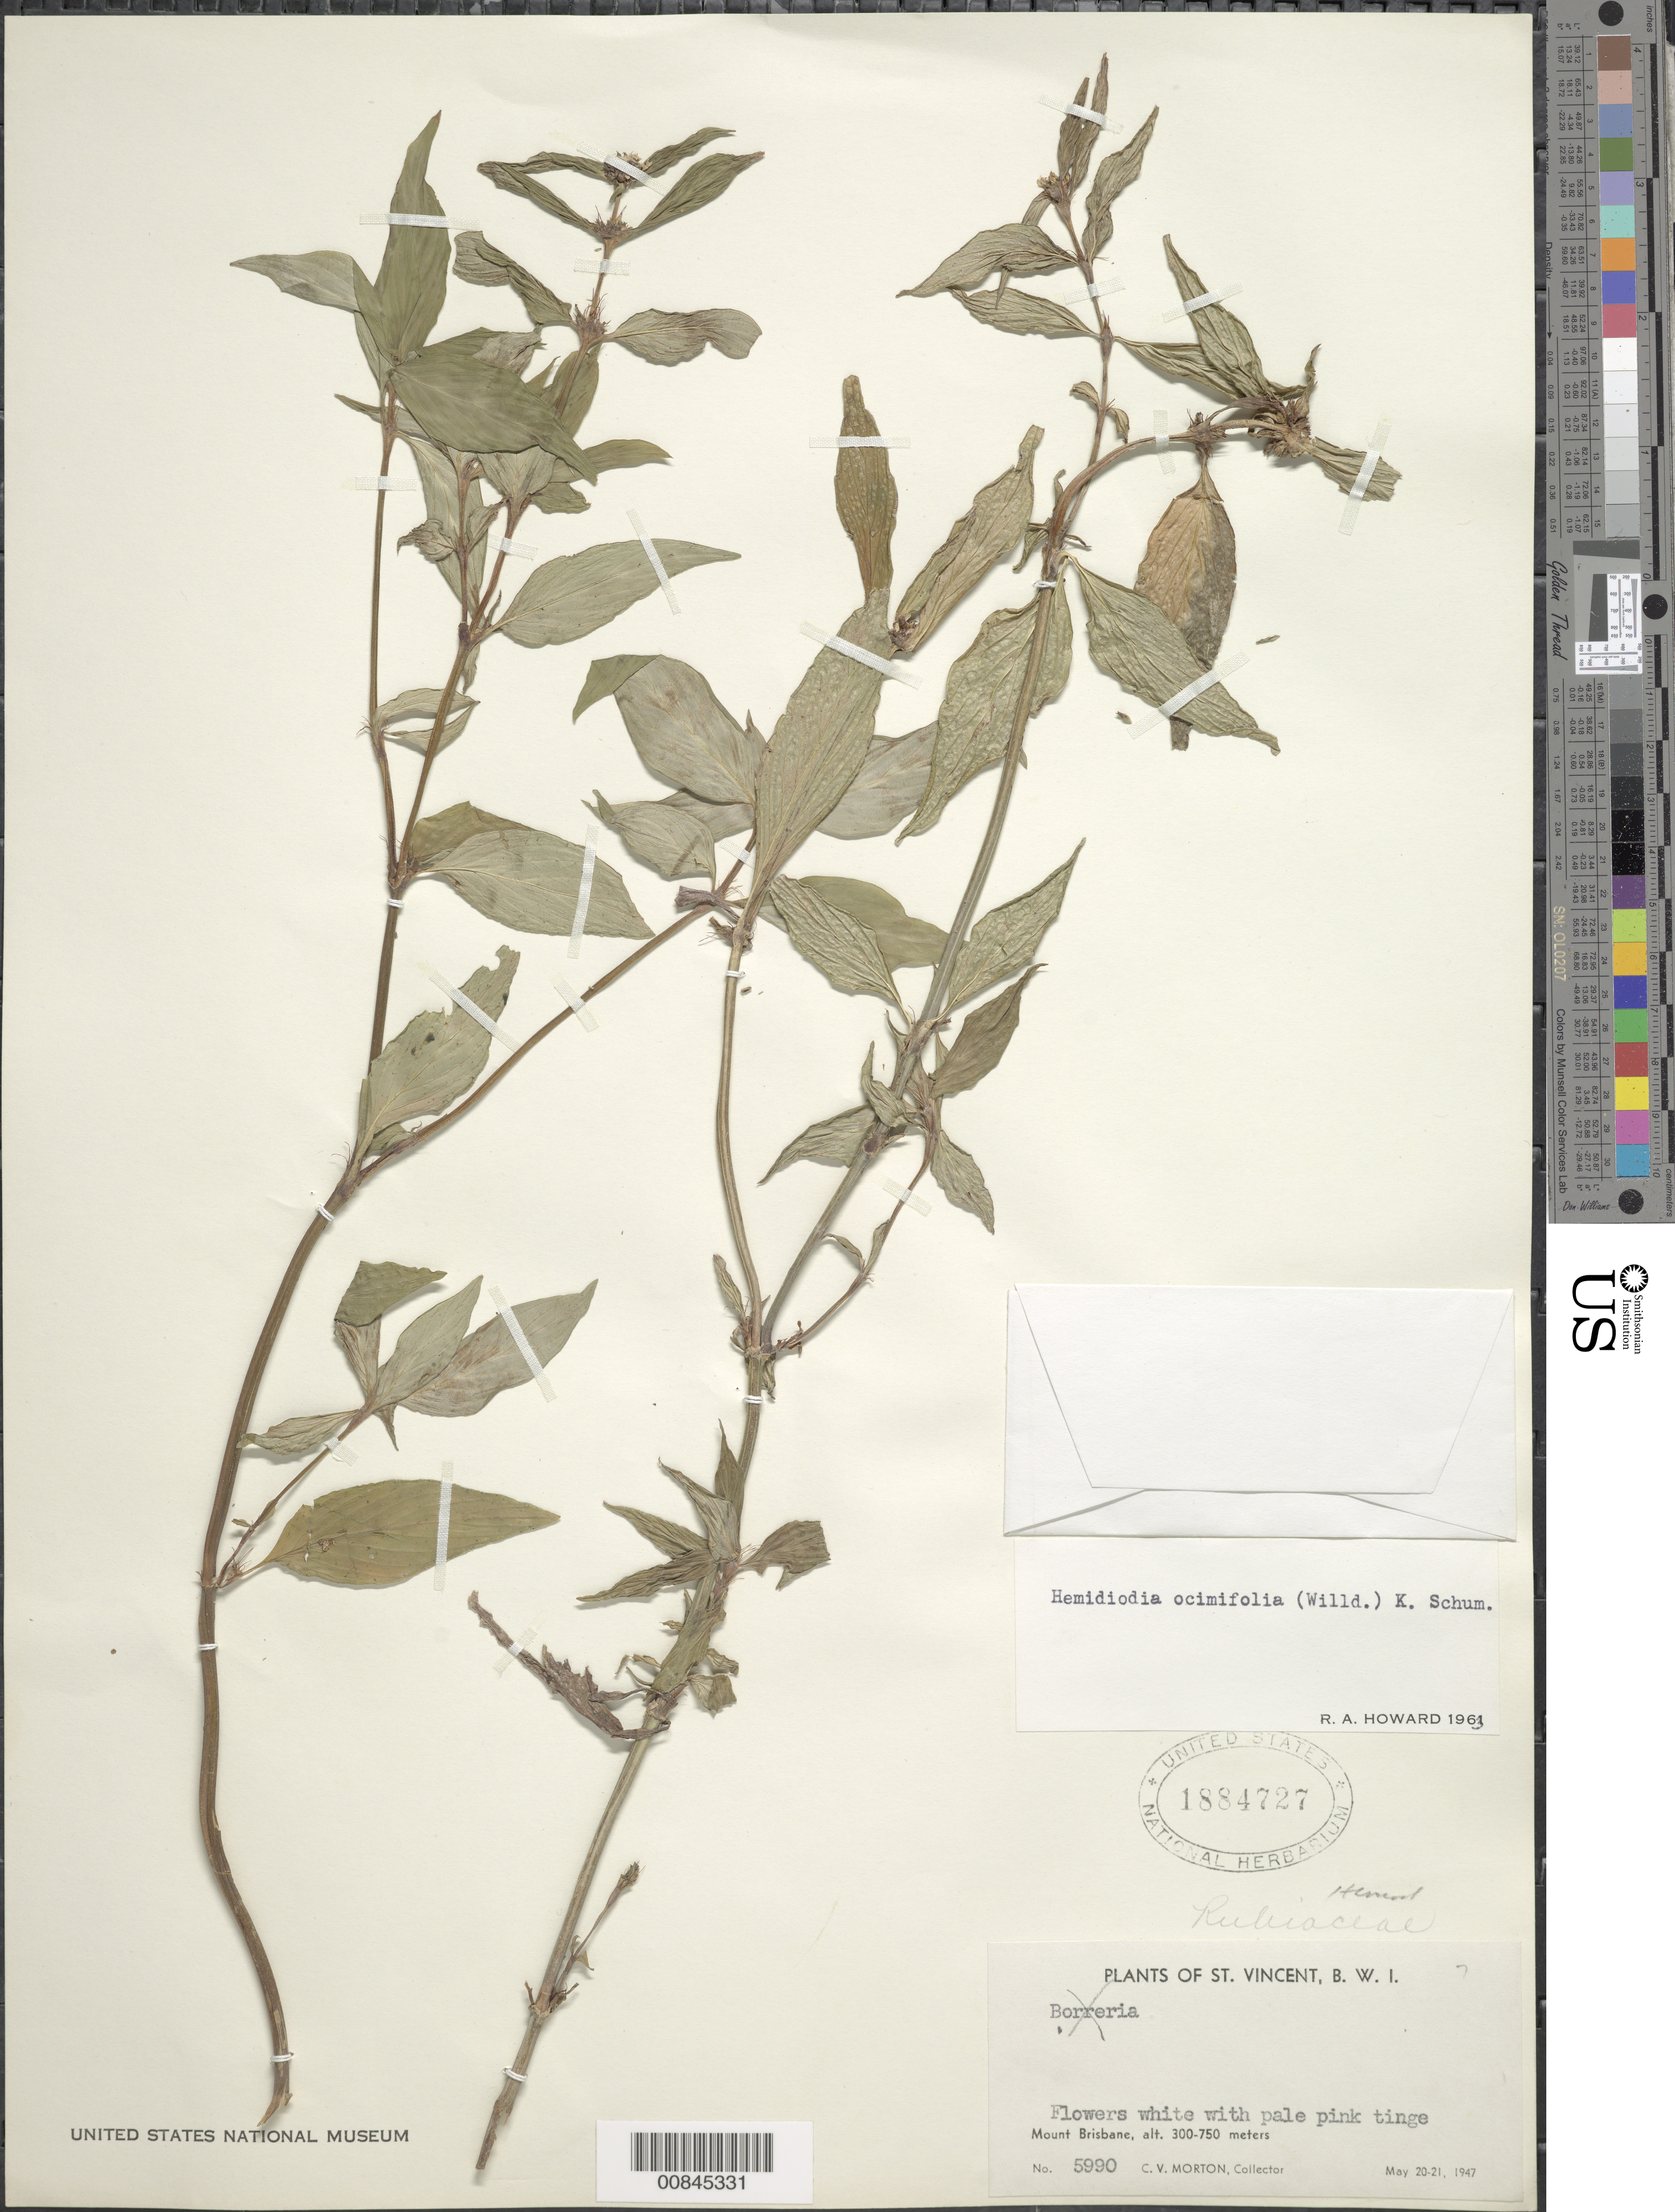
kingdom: Plantae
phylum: Tracheophyta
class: Magnoliopsida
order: Gentianales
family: Rubiaceae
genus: Spermacoce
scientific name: Spermacoce ocymifolia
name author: Willd. ex Roem. & Schult.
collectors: C. V. Morton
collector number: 5990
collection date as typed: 20 May 1947 to 21 May 1947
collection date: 1947-05-20/1947-05-21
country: St. Vincent - Grenadines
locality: Mount Brisbane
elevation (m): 300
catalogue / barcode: US 1884727